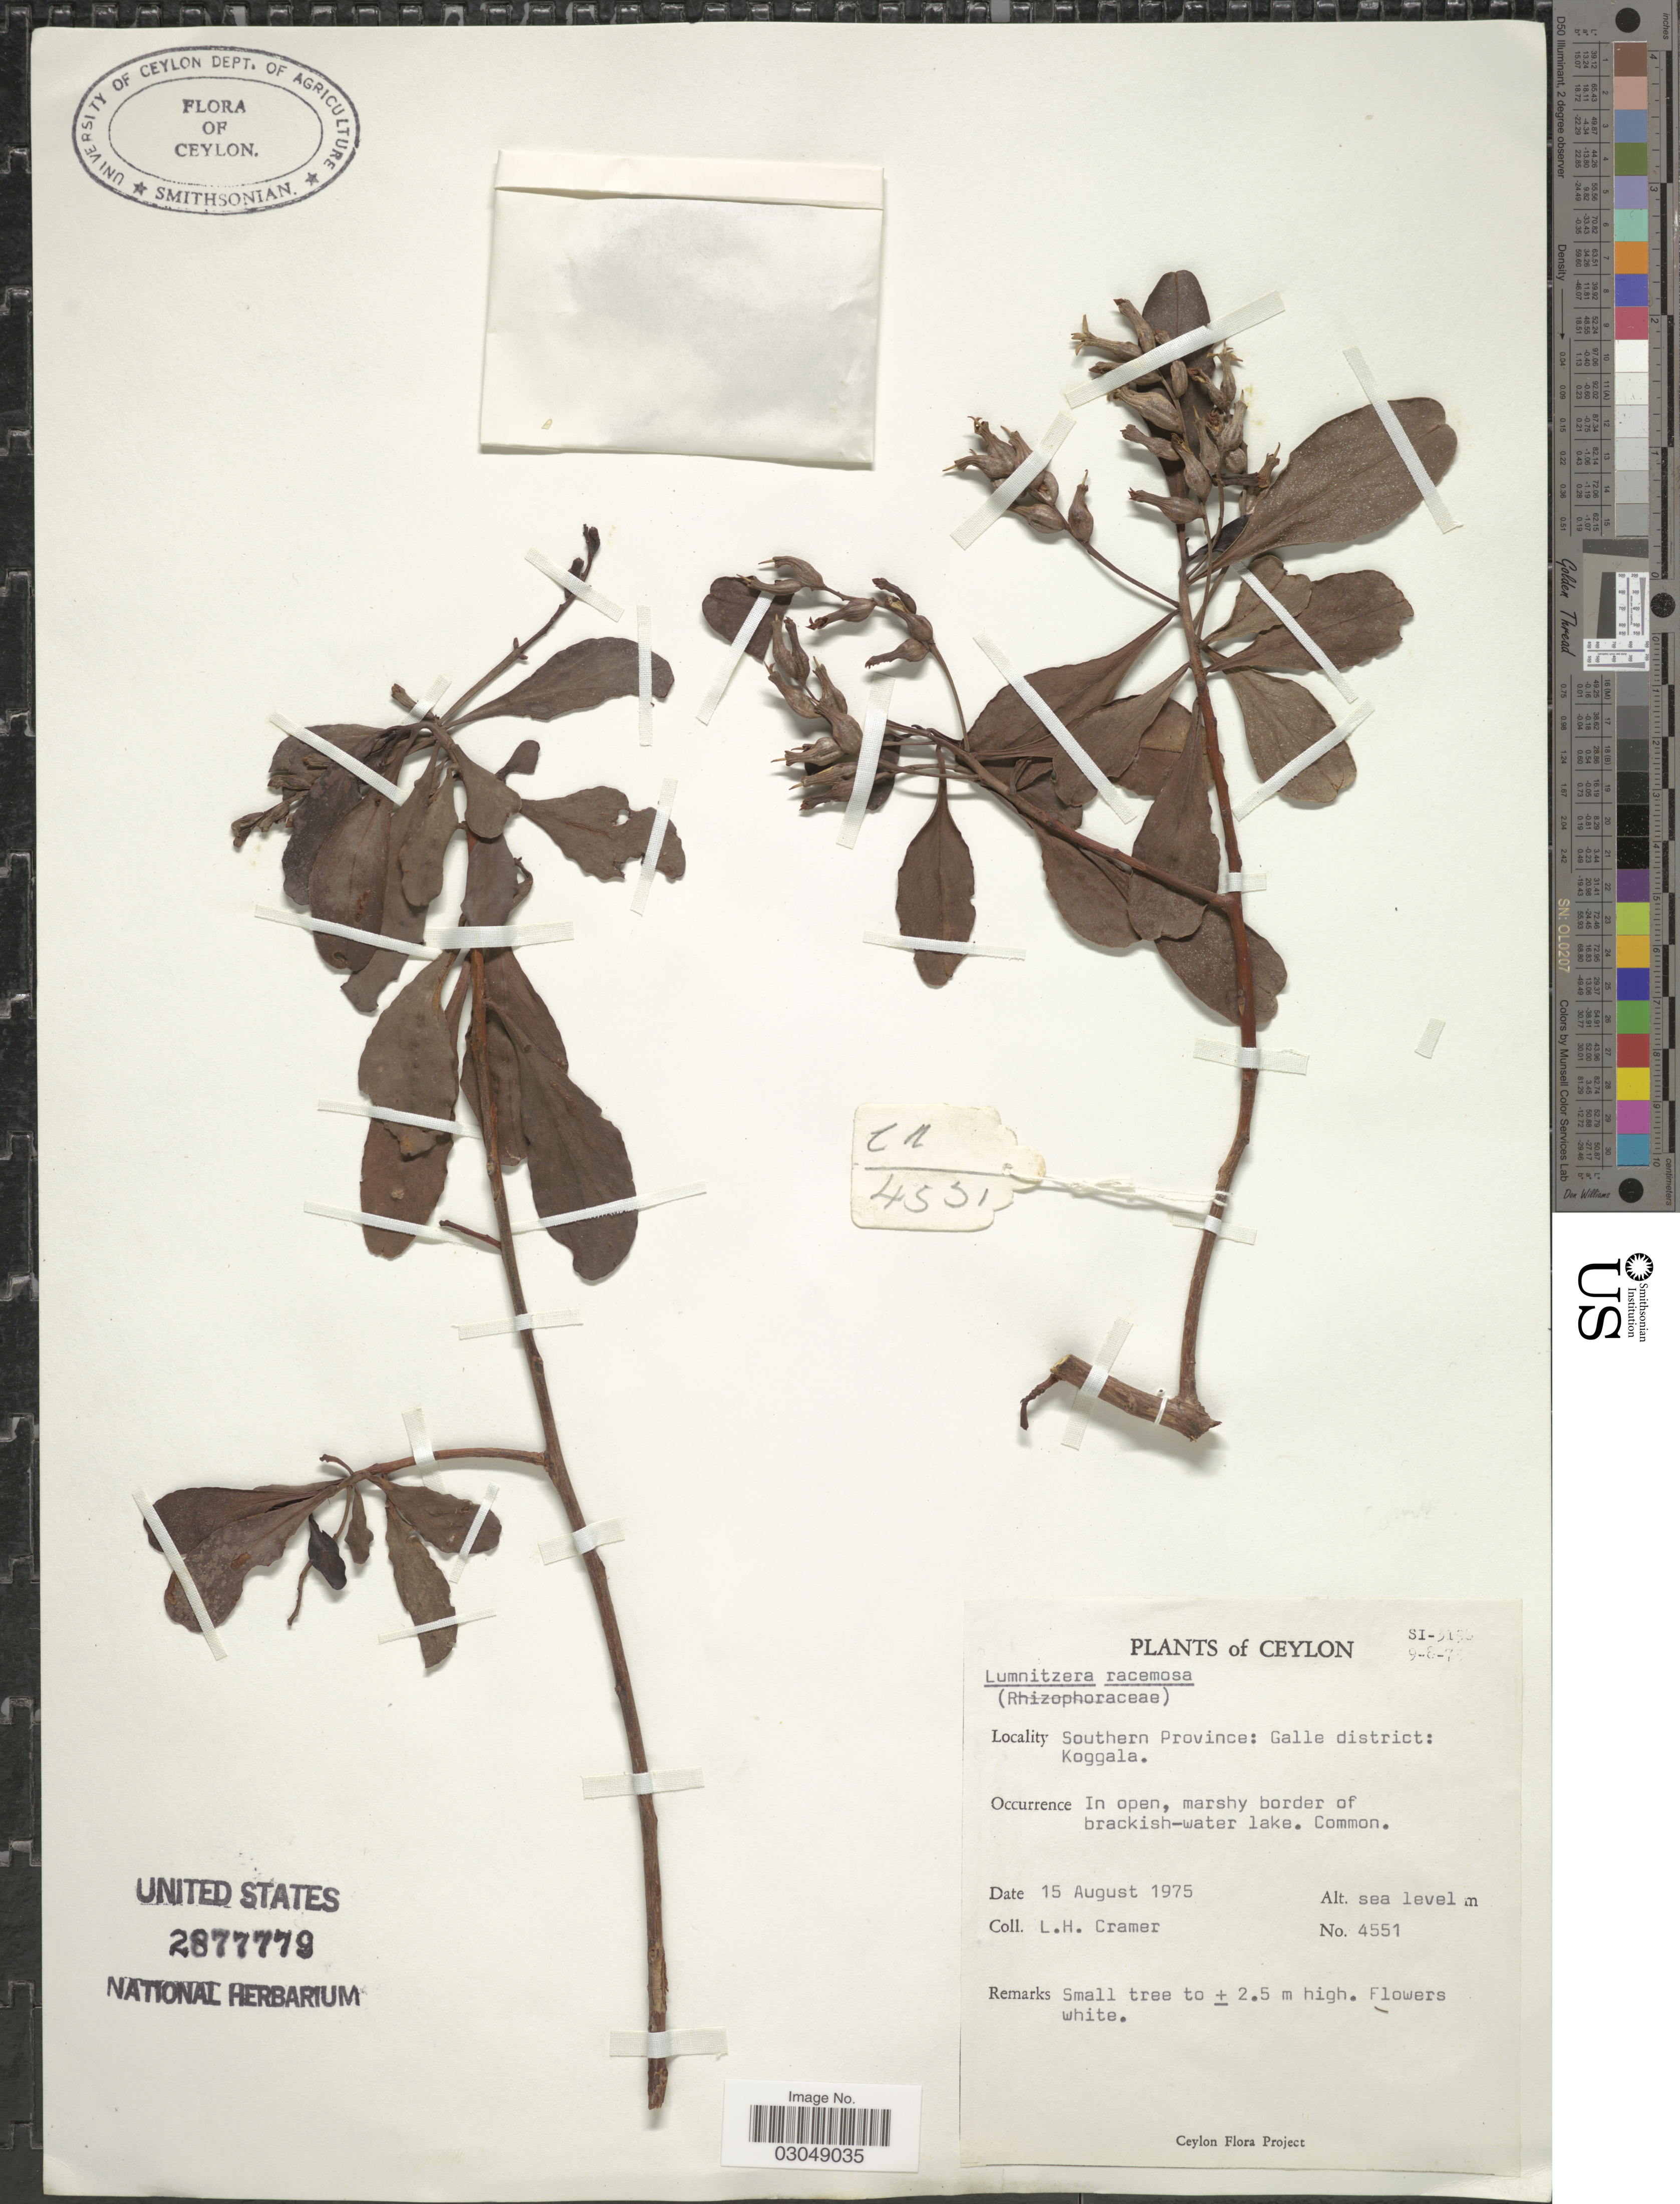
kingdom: Plantae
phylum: Tracheophyta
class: Magnoliopsida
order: Myrtales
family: Combretaceae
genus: Lumnitzera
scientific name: Lumnitzera racemosa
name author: Willd.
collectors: L. H. Cramer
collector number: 4551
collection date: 1975-08-15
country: Sri Lanka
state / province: Southern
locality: Ceylon. Galle district: Koggala.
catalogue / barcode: US 2877779